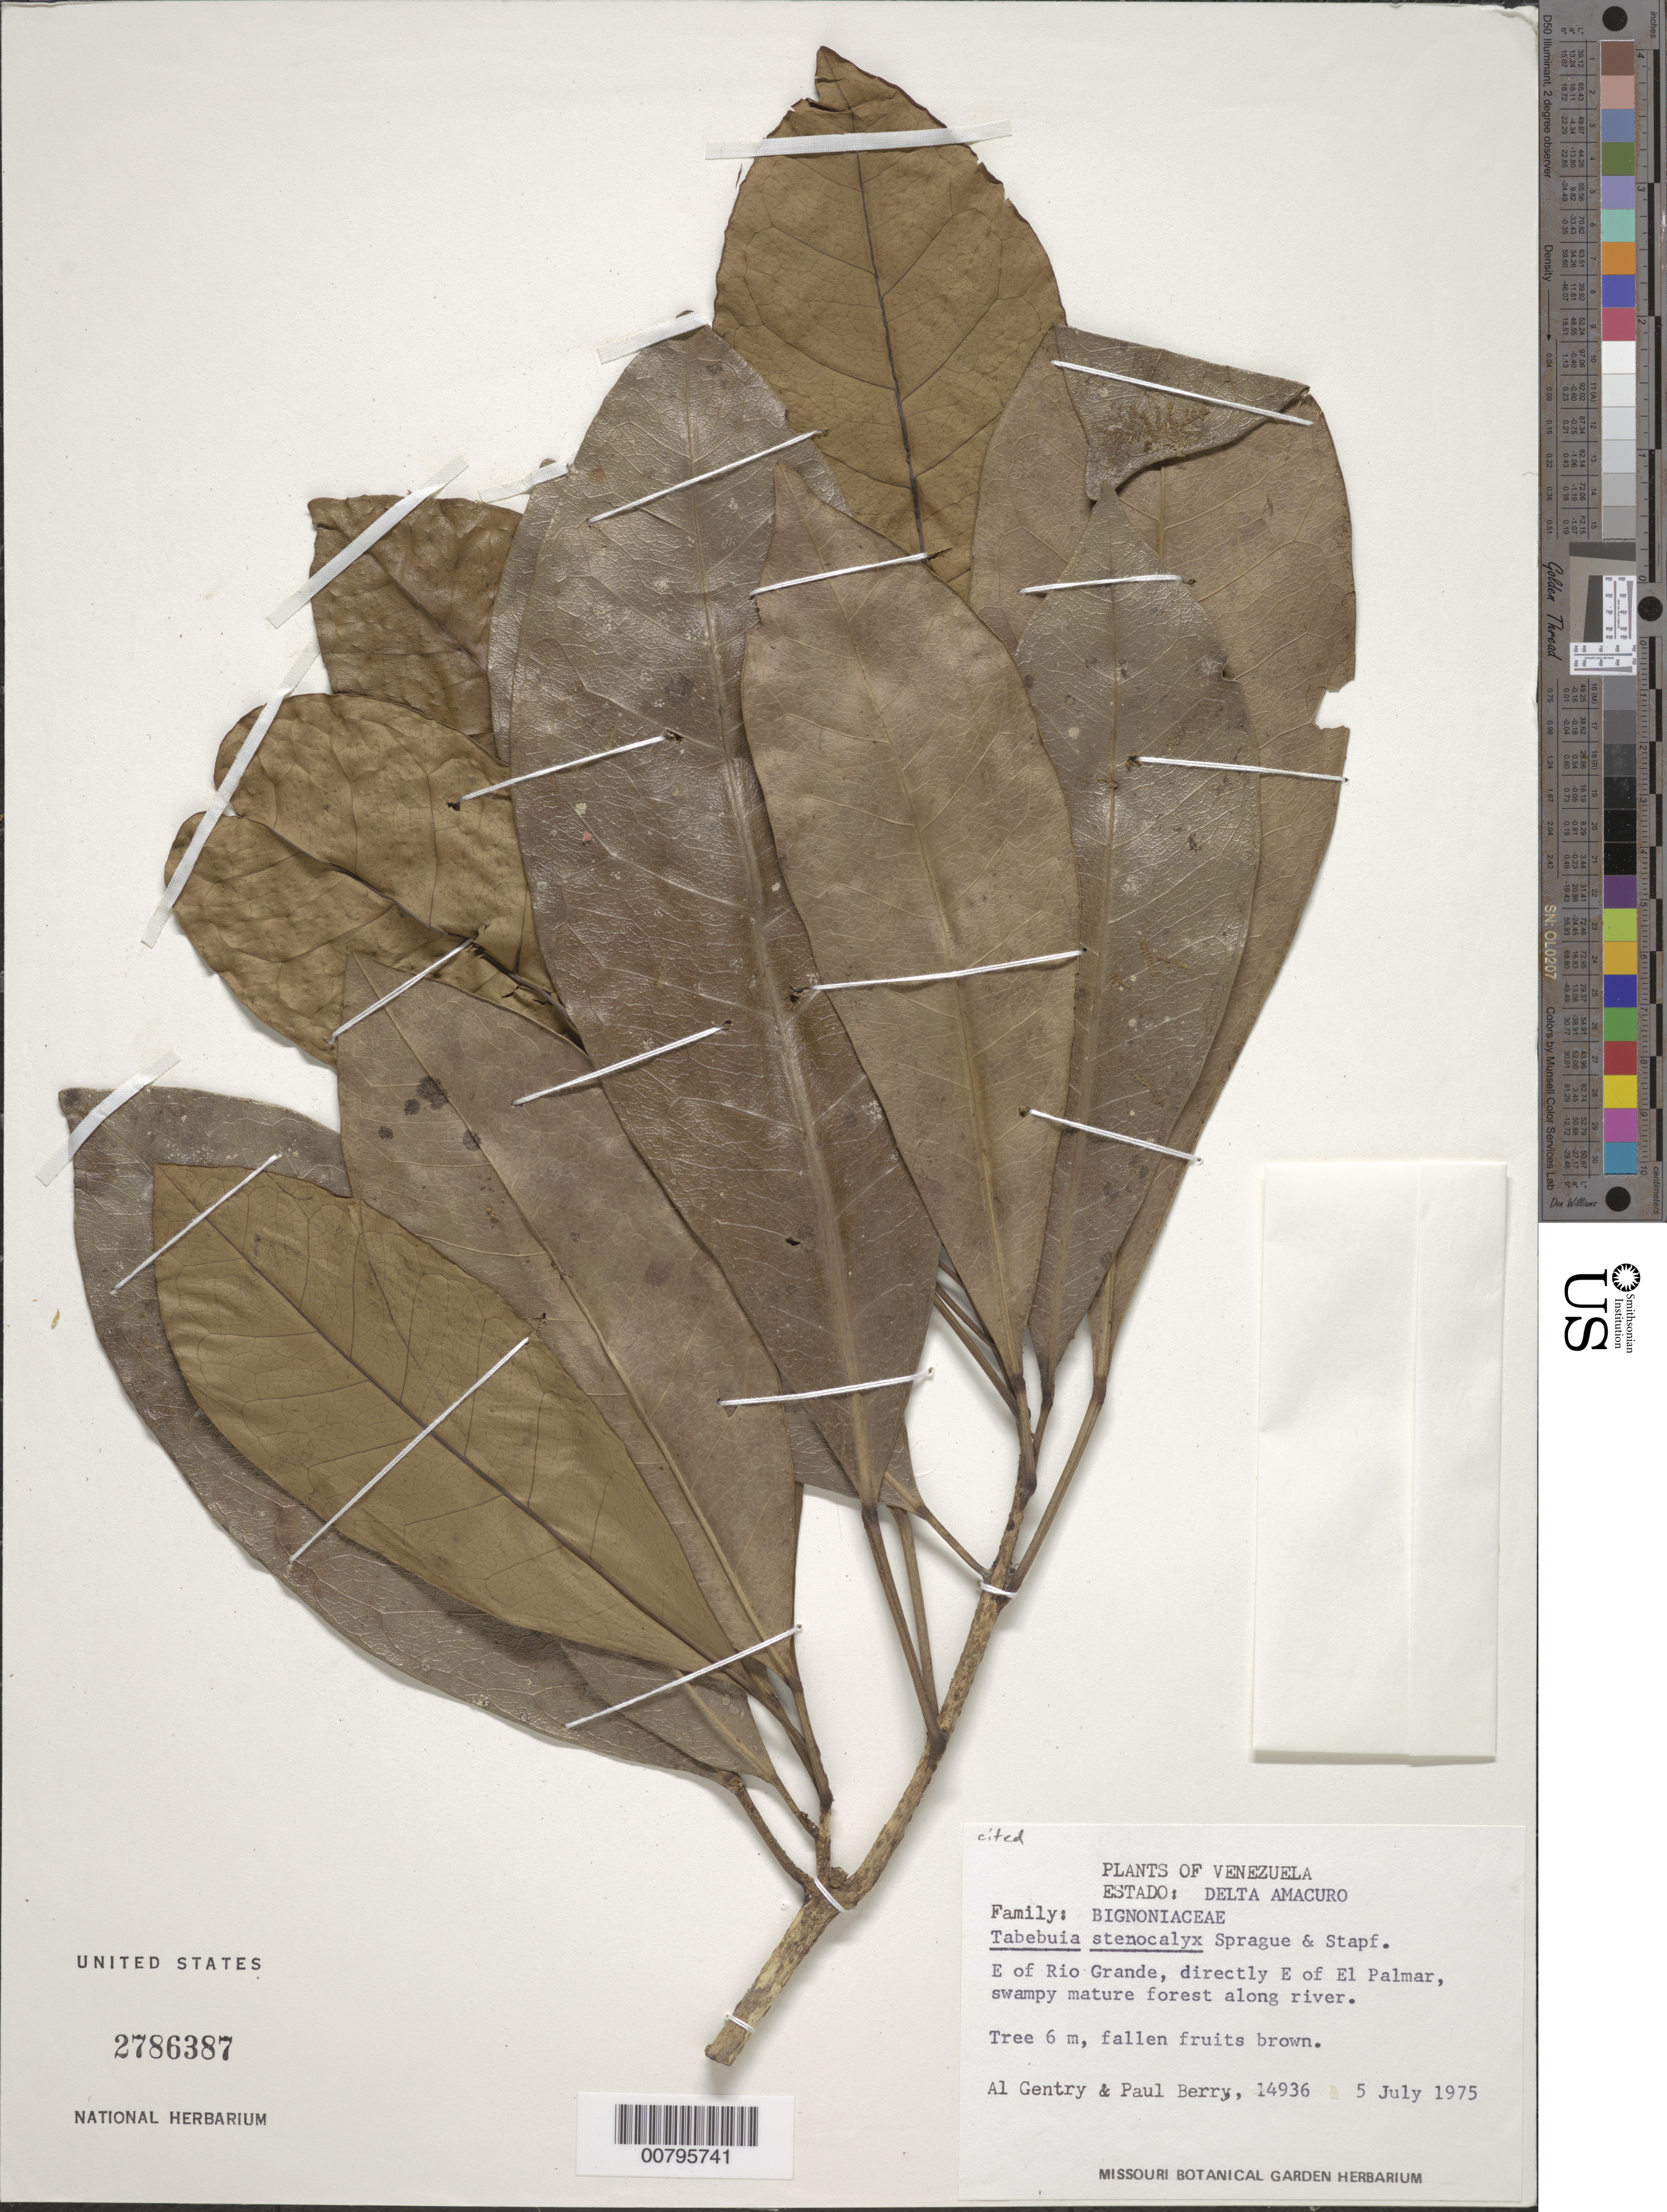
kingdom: Plantae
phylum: Tracheophyta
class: Magnoliopsida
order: Lamiales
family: Bignoniaceae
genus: Tabebuia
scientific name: Tabebuia stenocalyx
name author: Sprague & Stapf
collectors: A. H. Gentry & P. Berry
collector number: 14936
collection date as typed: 5-Jul-75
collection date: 1975-07-05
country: Venezuela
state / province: Delta Amacuro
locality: Río Grande, E of río and directly east of El Palmar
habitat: Swampy mature forest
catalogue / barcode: US 2786387